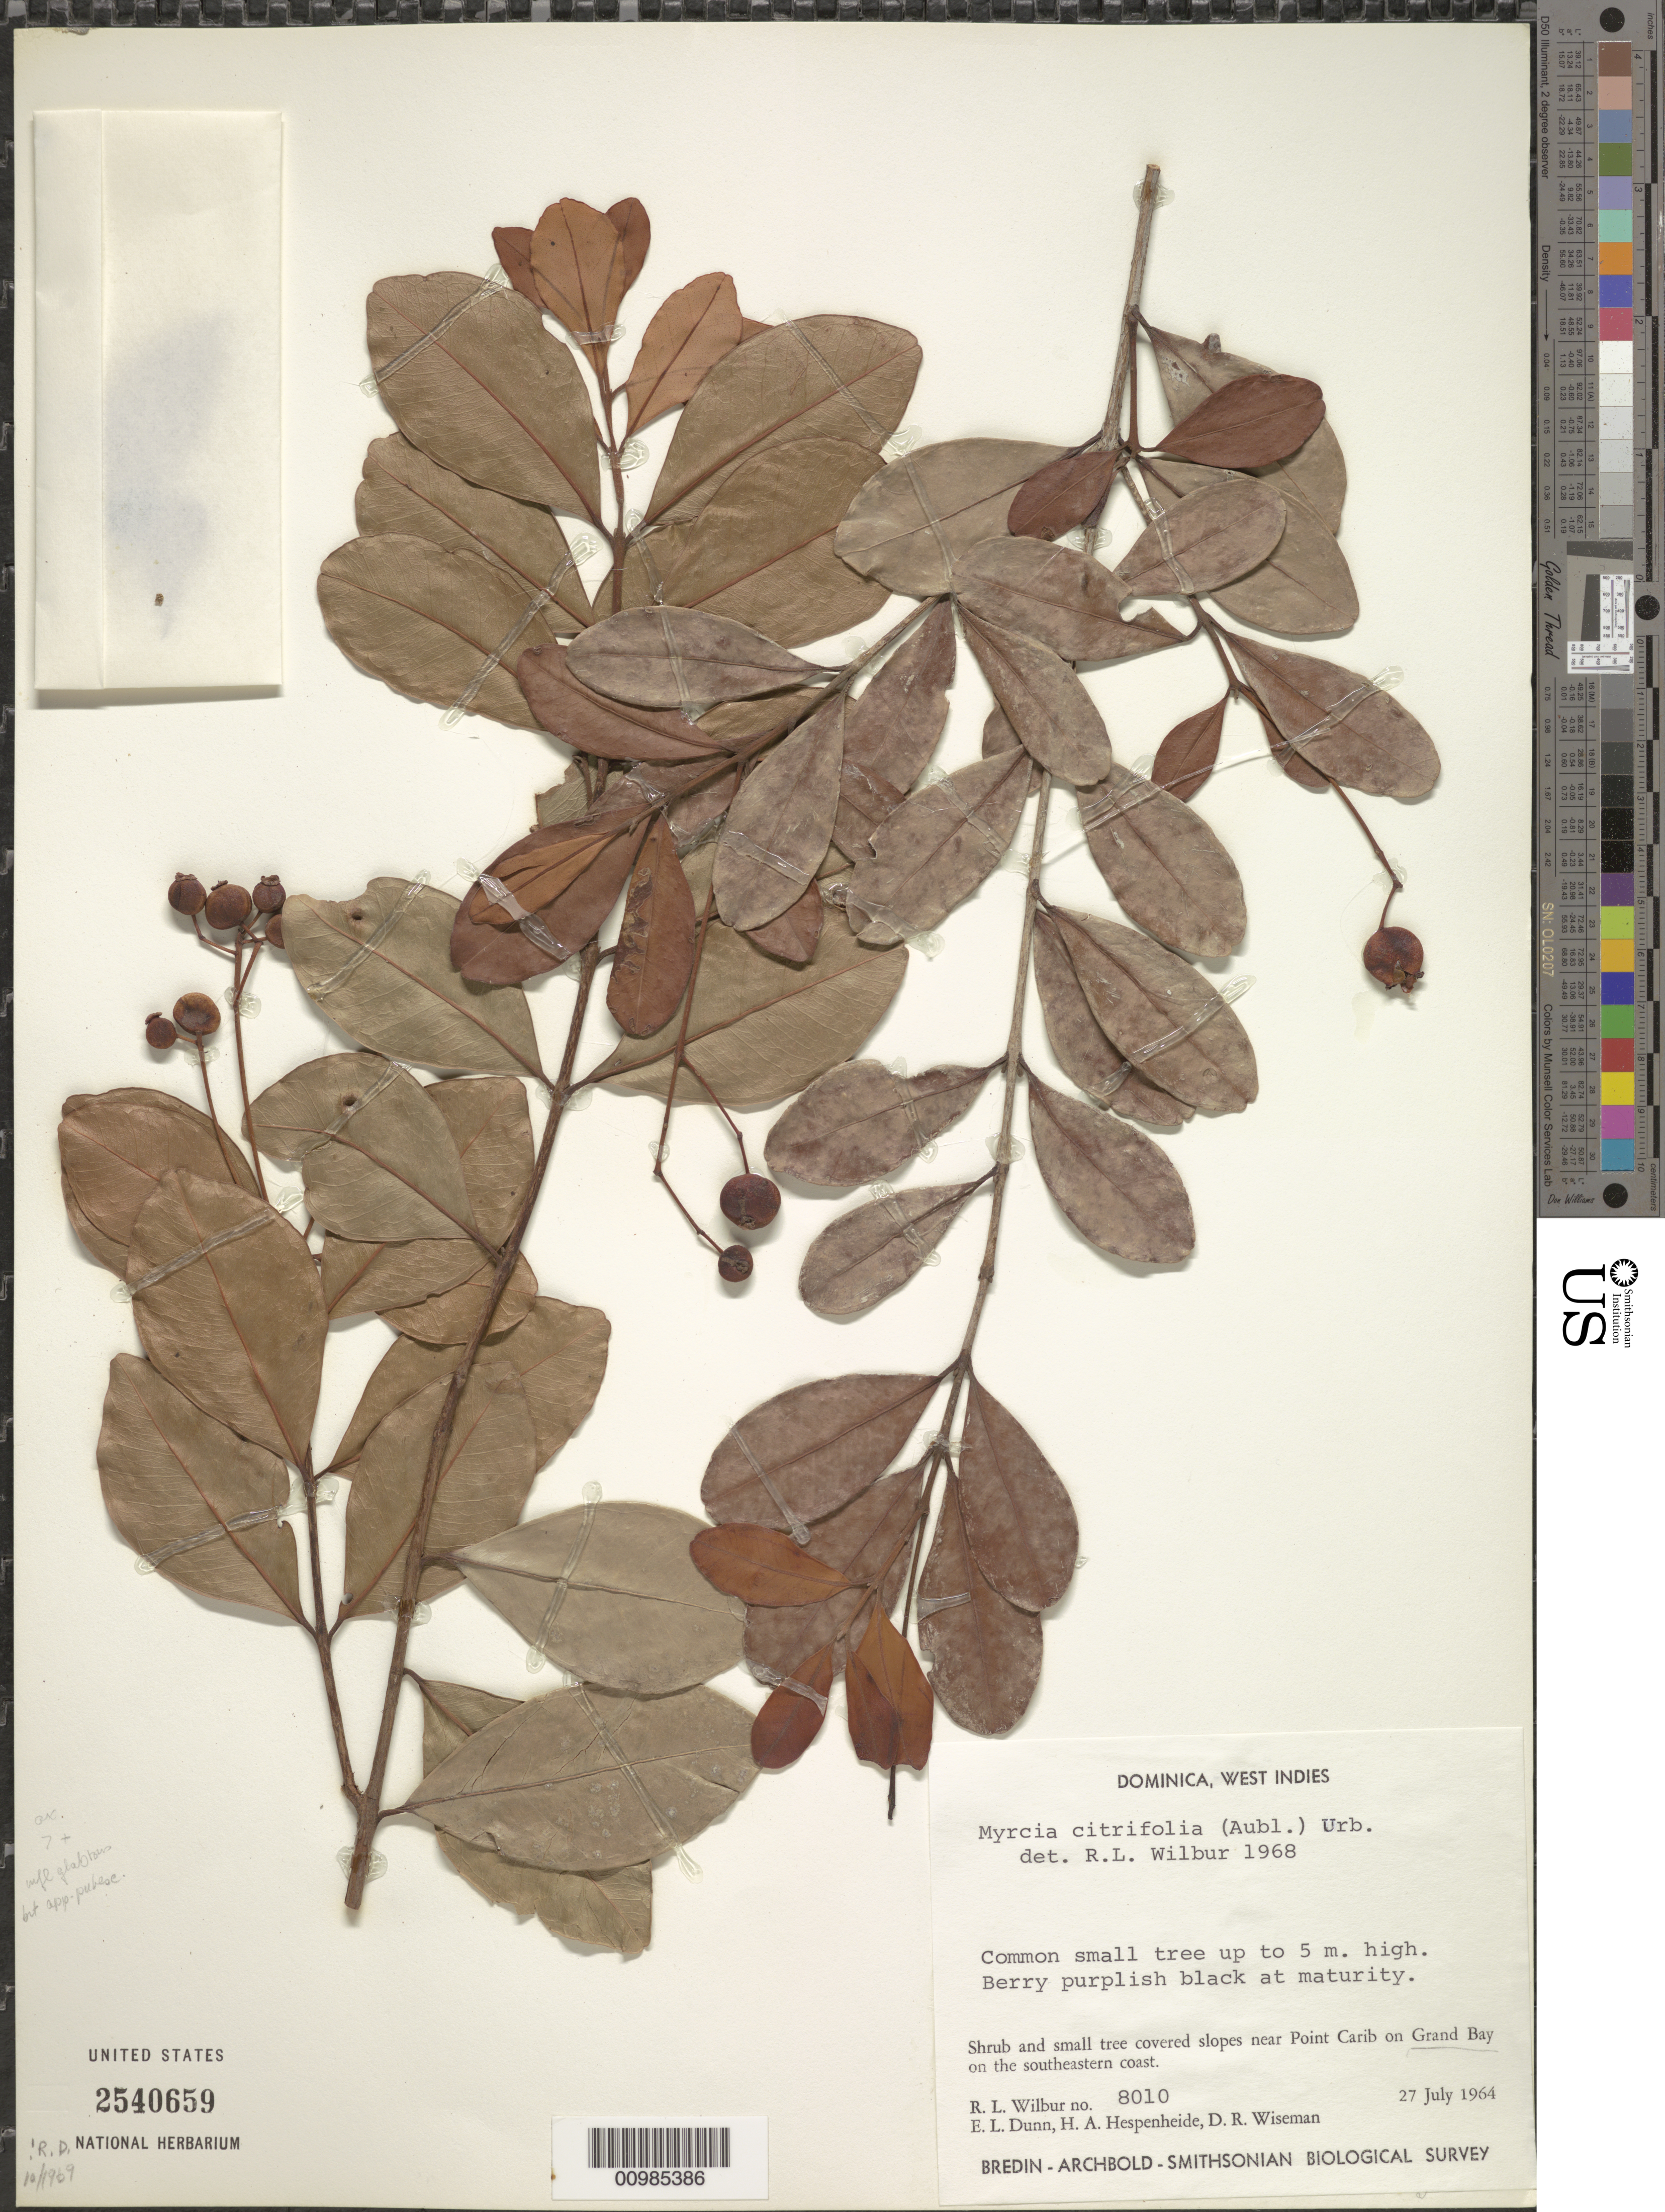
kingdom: Plantae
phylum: Tracheophyta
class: Magnoliopsida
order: Myrtales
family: Myrtaceae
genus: Myrcia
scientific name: Myrcia citrifolia var. imrayana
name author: (Griseb.) Stehlé & Quentin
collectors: R. L. Wilbur, E. Dunn, H. A. Hespenheide & D. R. Wiseman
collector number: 8010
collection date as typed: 27 Jul 1964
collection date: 1964-07-27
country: Dominica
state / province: St. Patrick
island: Dominica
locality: Point Carib on Grand Bay, southeastern coast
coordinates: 0 N, 0 E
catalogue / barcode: US 2540659